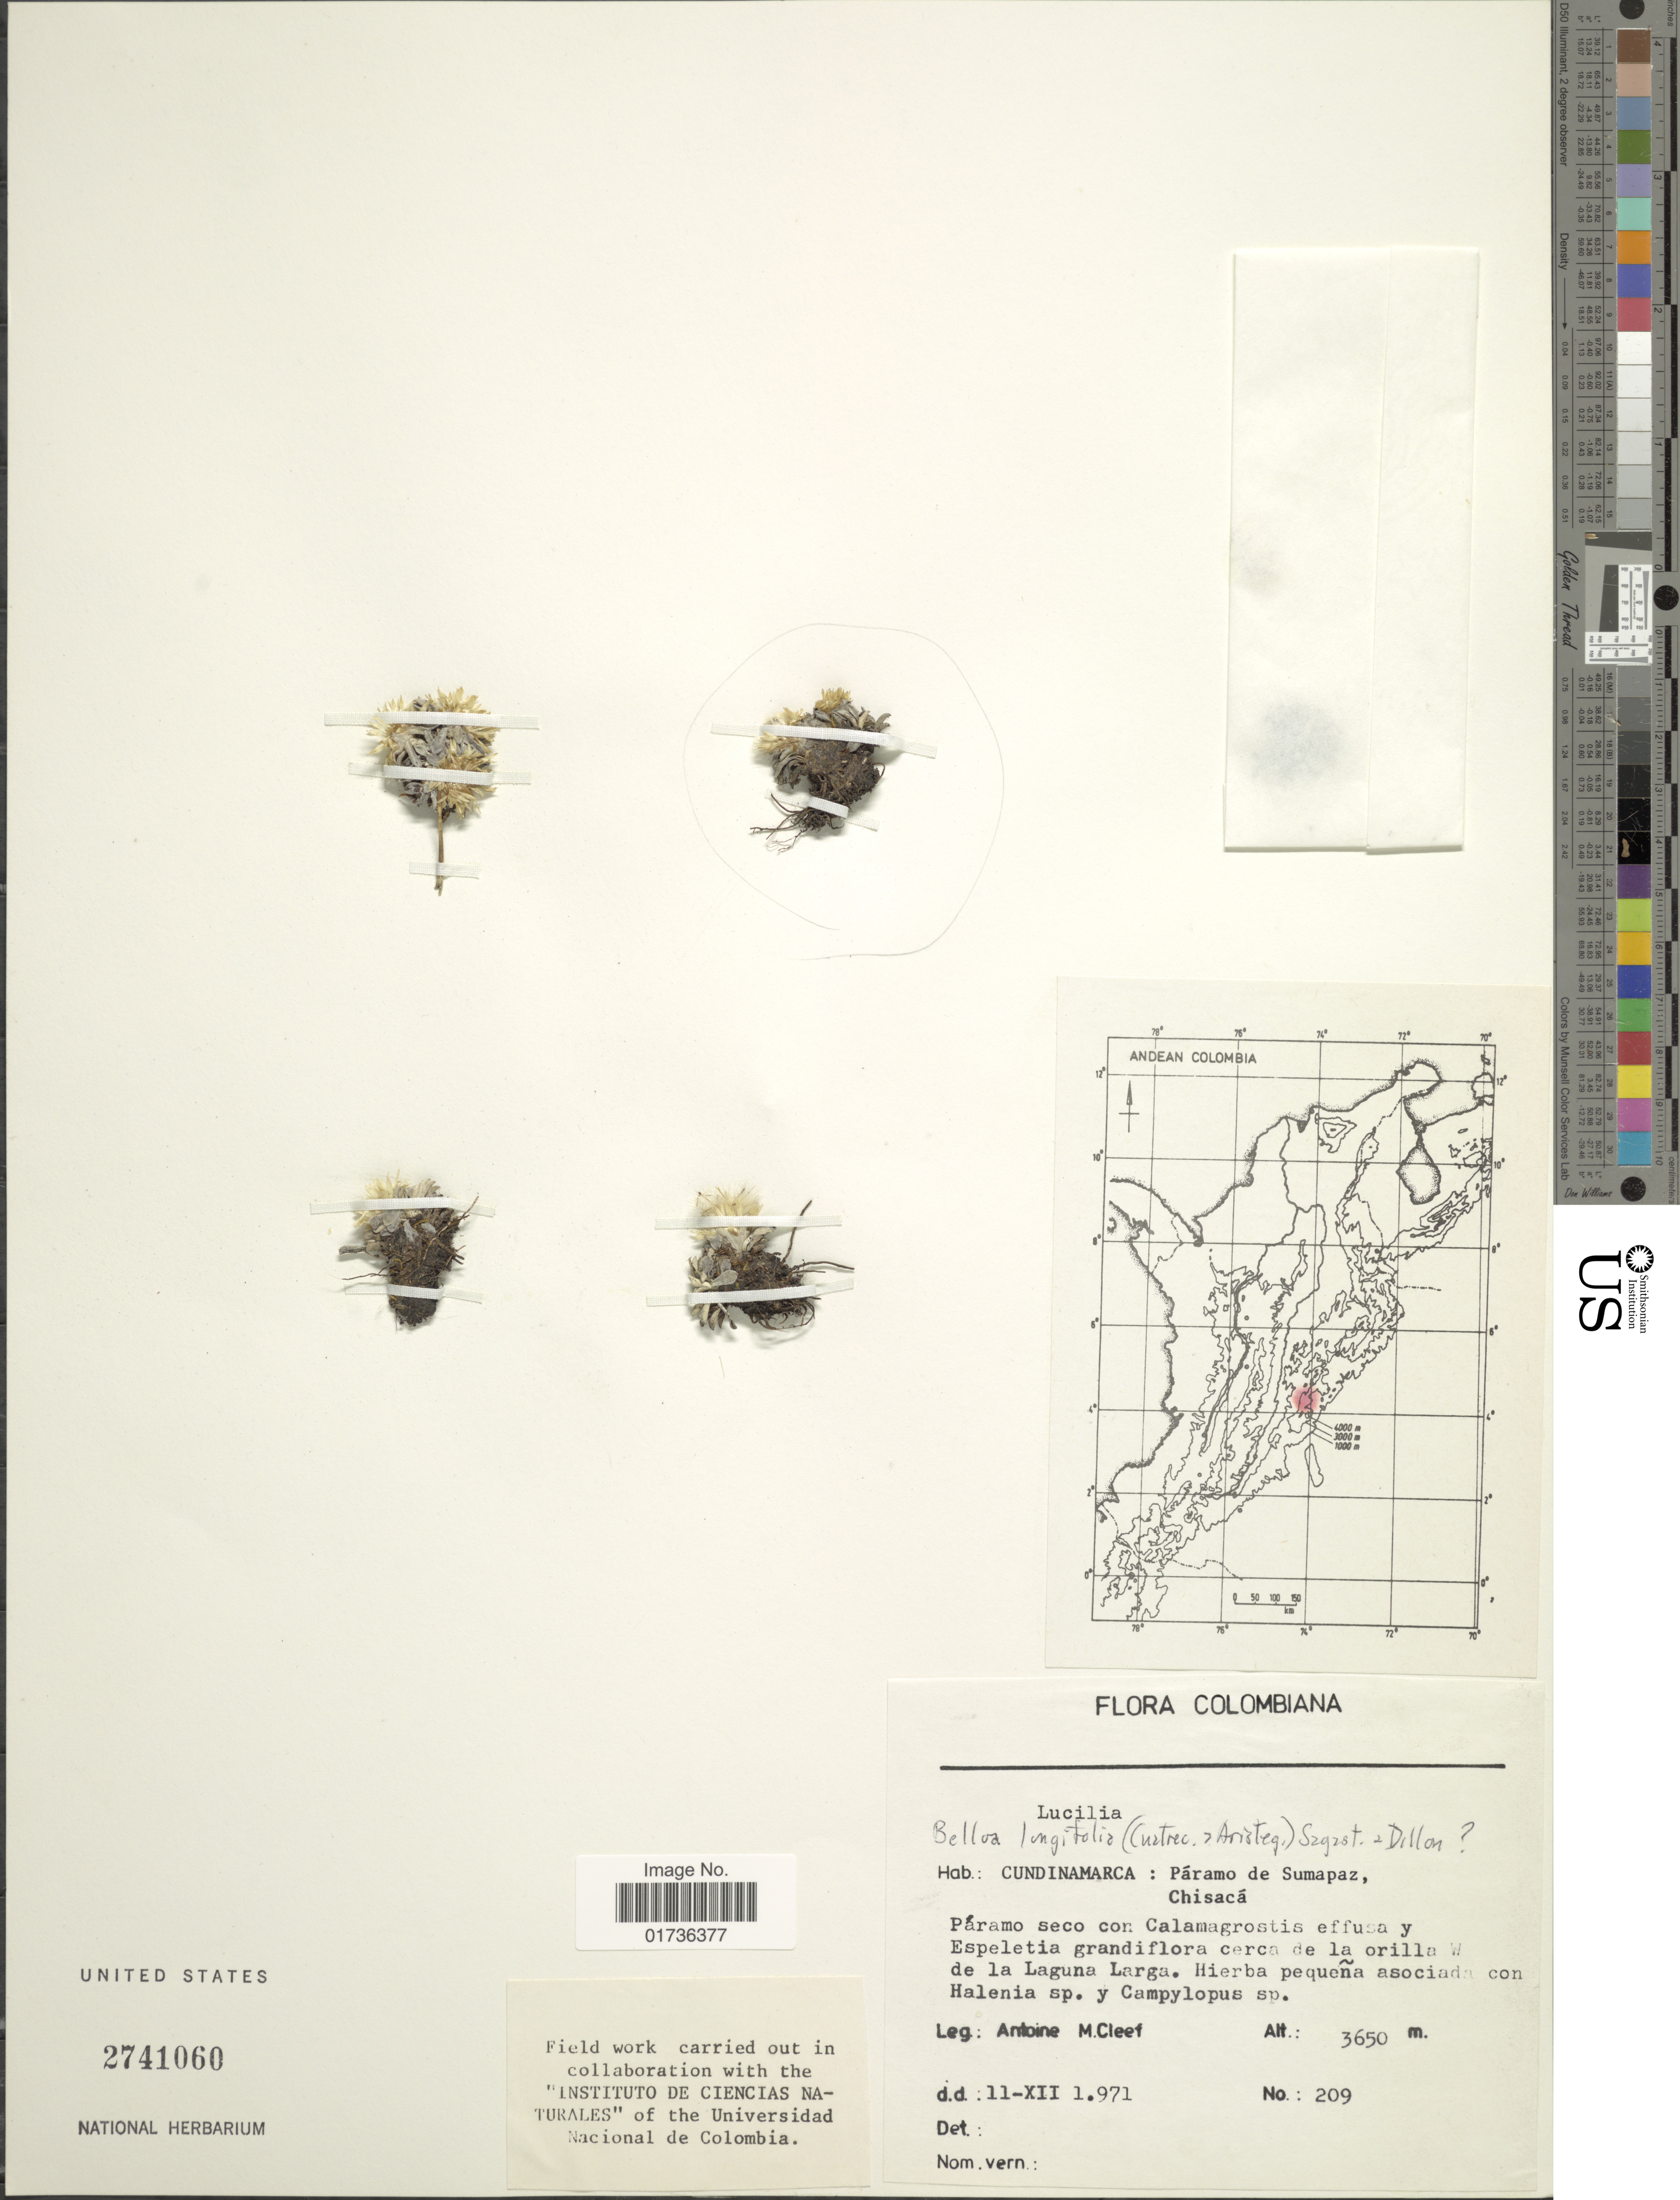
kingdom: Plantae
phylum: Tracheophyta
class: Magnoliopsida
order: Asterales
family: Asteraceae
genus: Belloa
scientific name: Belloa longifolia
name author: (Cuatrec. & Aristeg.) Sagást. & M.O. Dillon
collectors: A. M. Cleef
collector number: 209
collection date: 1971-12-11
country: Colombia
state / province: Cundinamarca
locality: Páramo de Sumapaz, Chisacá, Páramo seco con Calamagrostis effusa y Espeletia grandiflora cerca de la orilla W de la Laguna Larga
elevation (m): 3650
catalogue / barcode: US 2741060